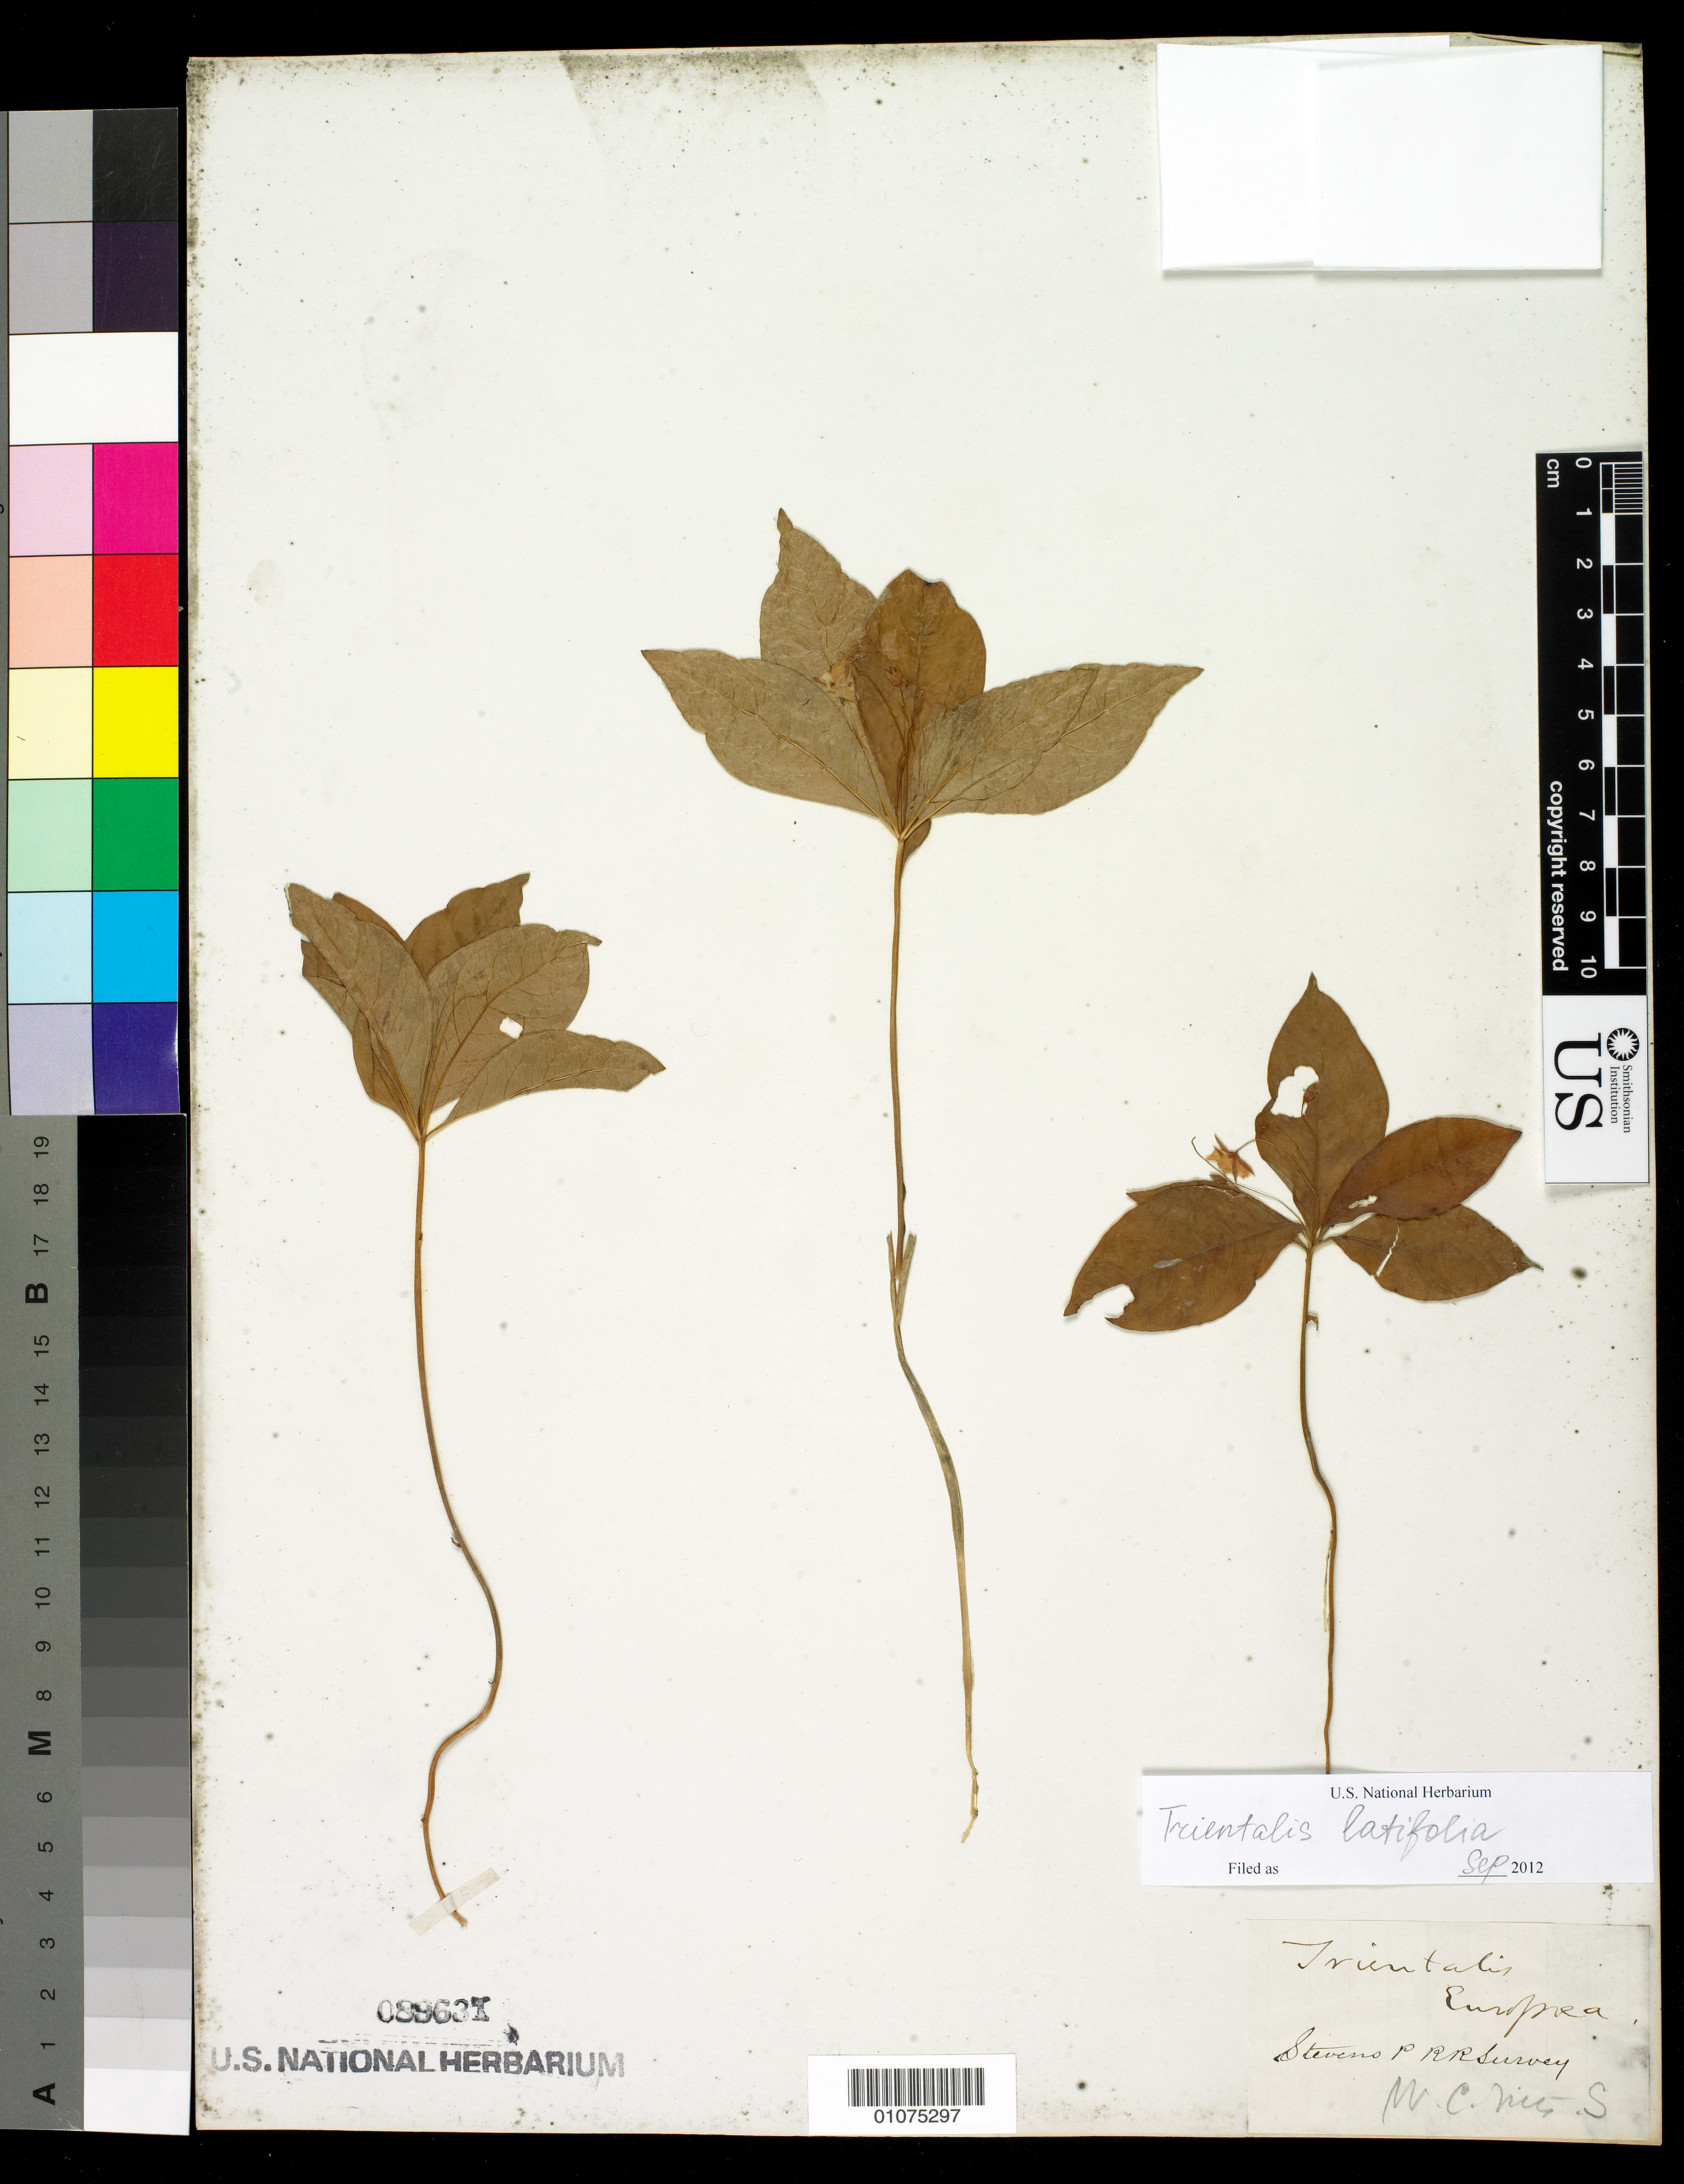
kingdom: Plantae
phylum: Tracheophyta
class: Magnoliopsida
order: Ericales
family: Primulaceae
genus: Trientalis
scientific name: Trientalis latifolia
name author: Hook.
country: United States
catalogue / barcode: US 89631